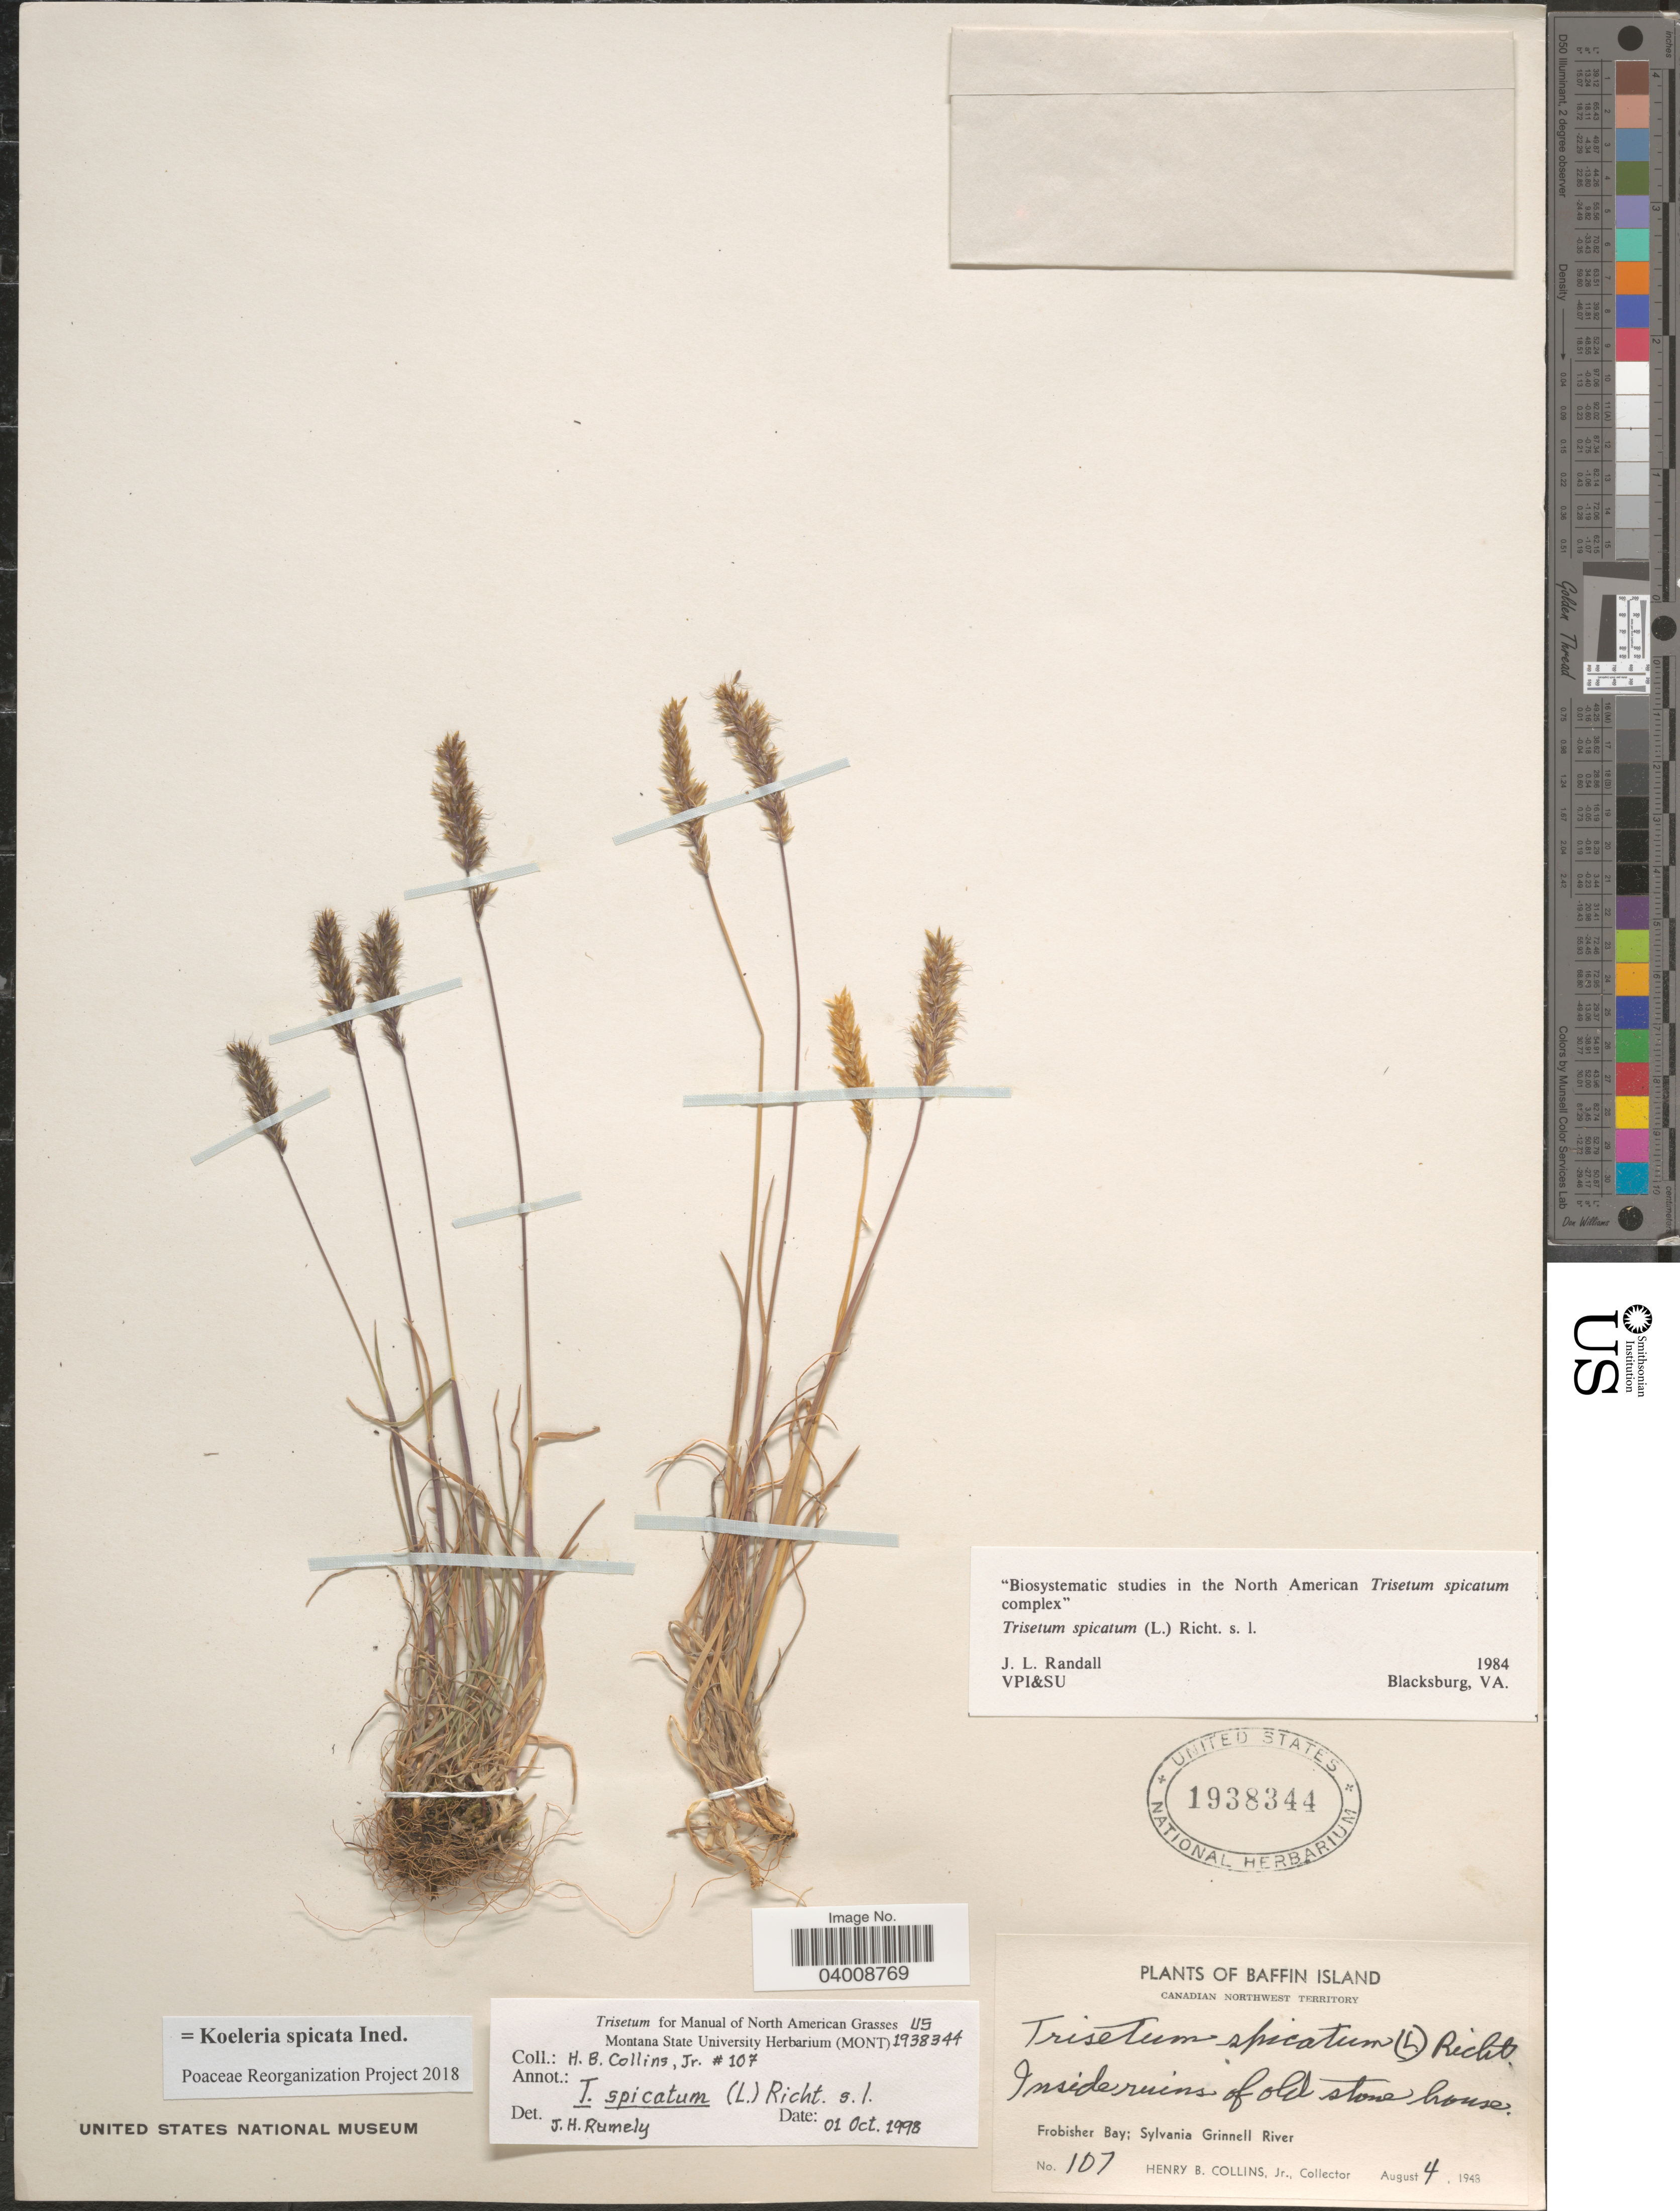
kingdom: Plantae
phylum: Tracheophyta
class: Liliopsida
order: Poales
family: Poaceae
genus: Koeleria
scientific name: Koeleria spicata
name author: (L.) Barberá et al.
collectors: H. Collins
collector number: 107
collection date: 1948-08-04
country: Canada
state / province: Northwest Territories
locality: Baffin Island. Canadian Northwest Territory. Inside ruins of old stone house. Frobisher Bay; Sylvania Grinnell River.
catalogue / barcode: US 1938344